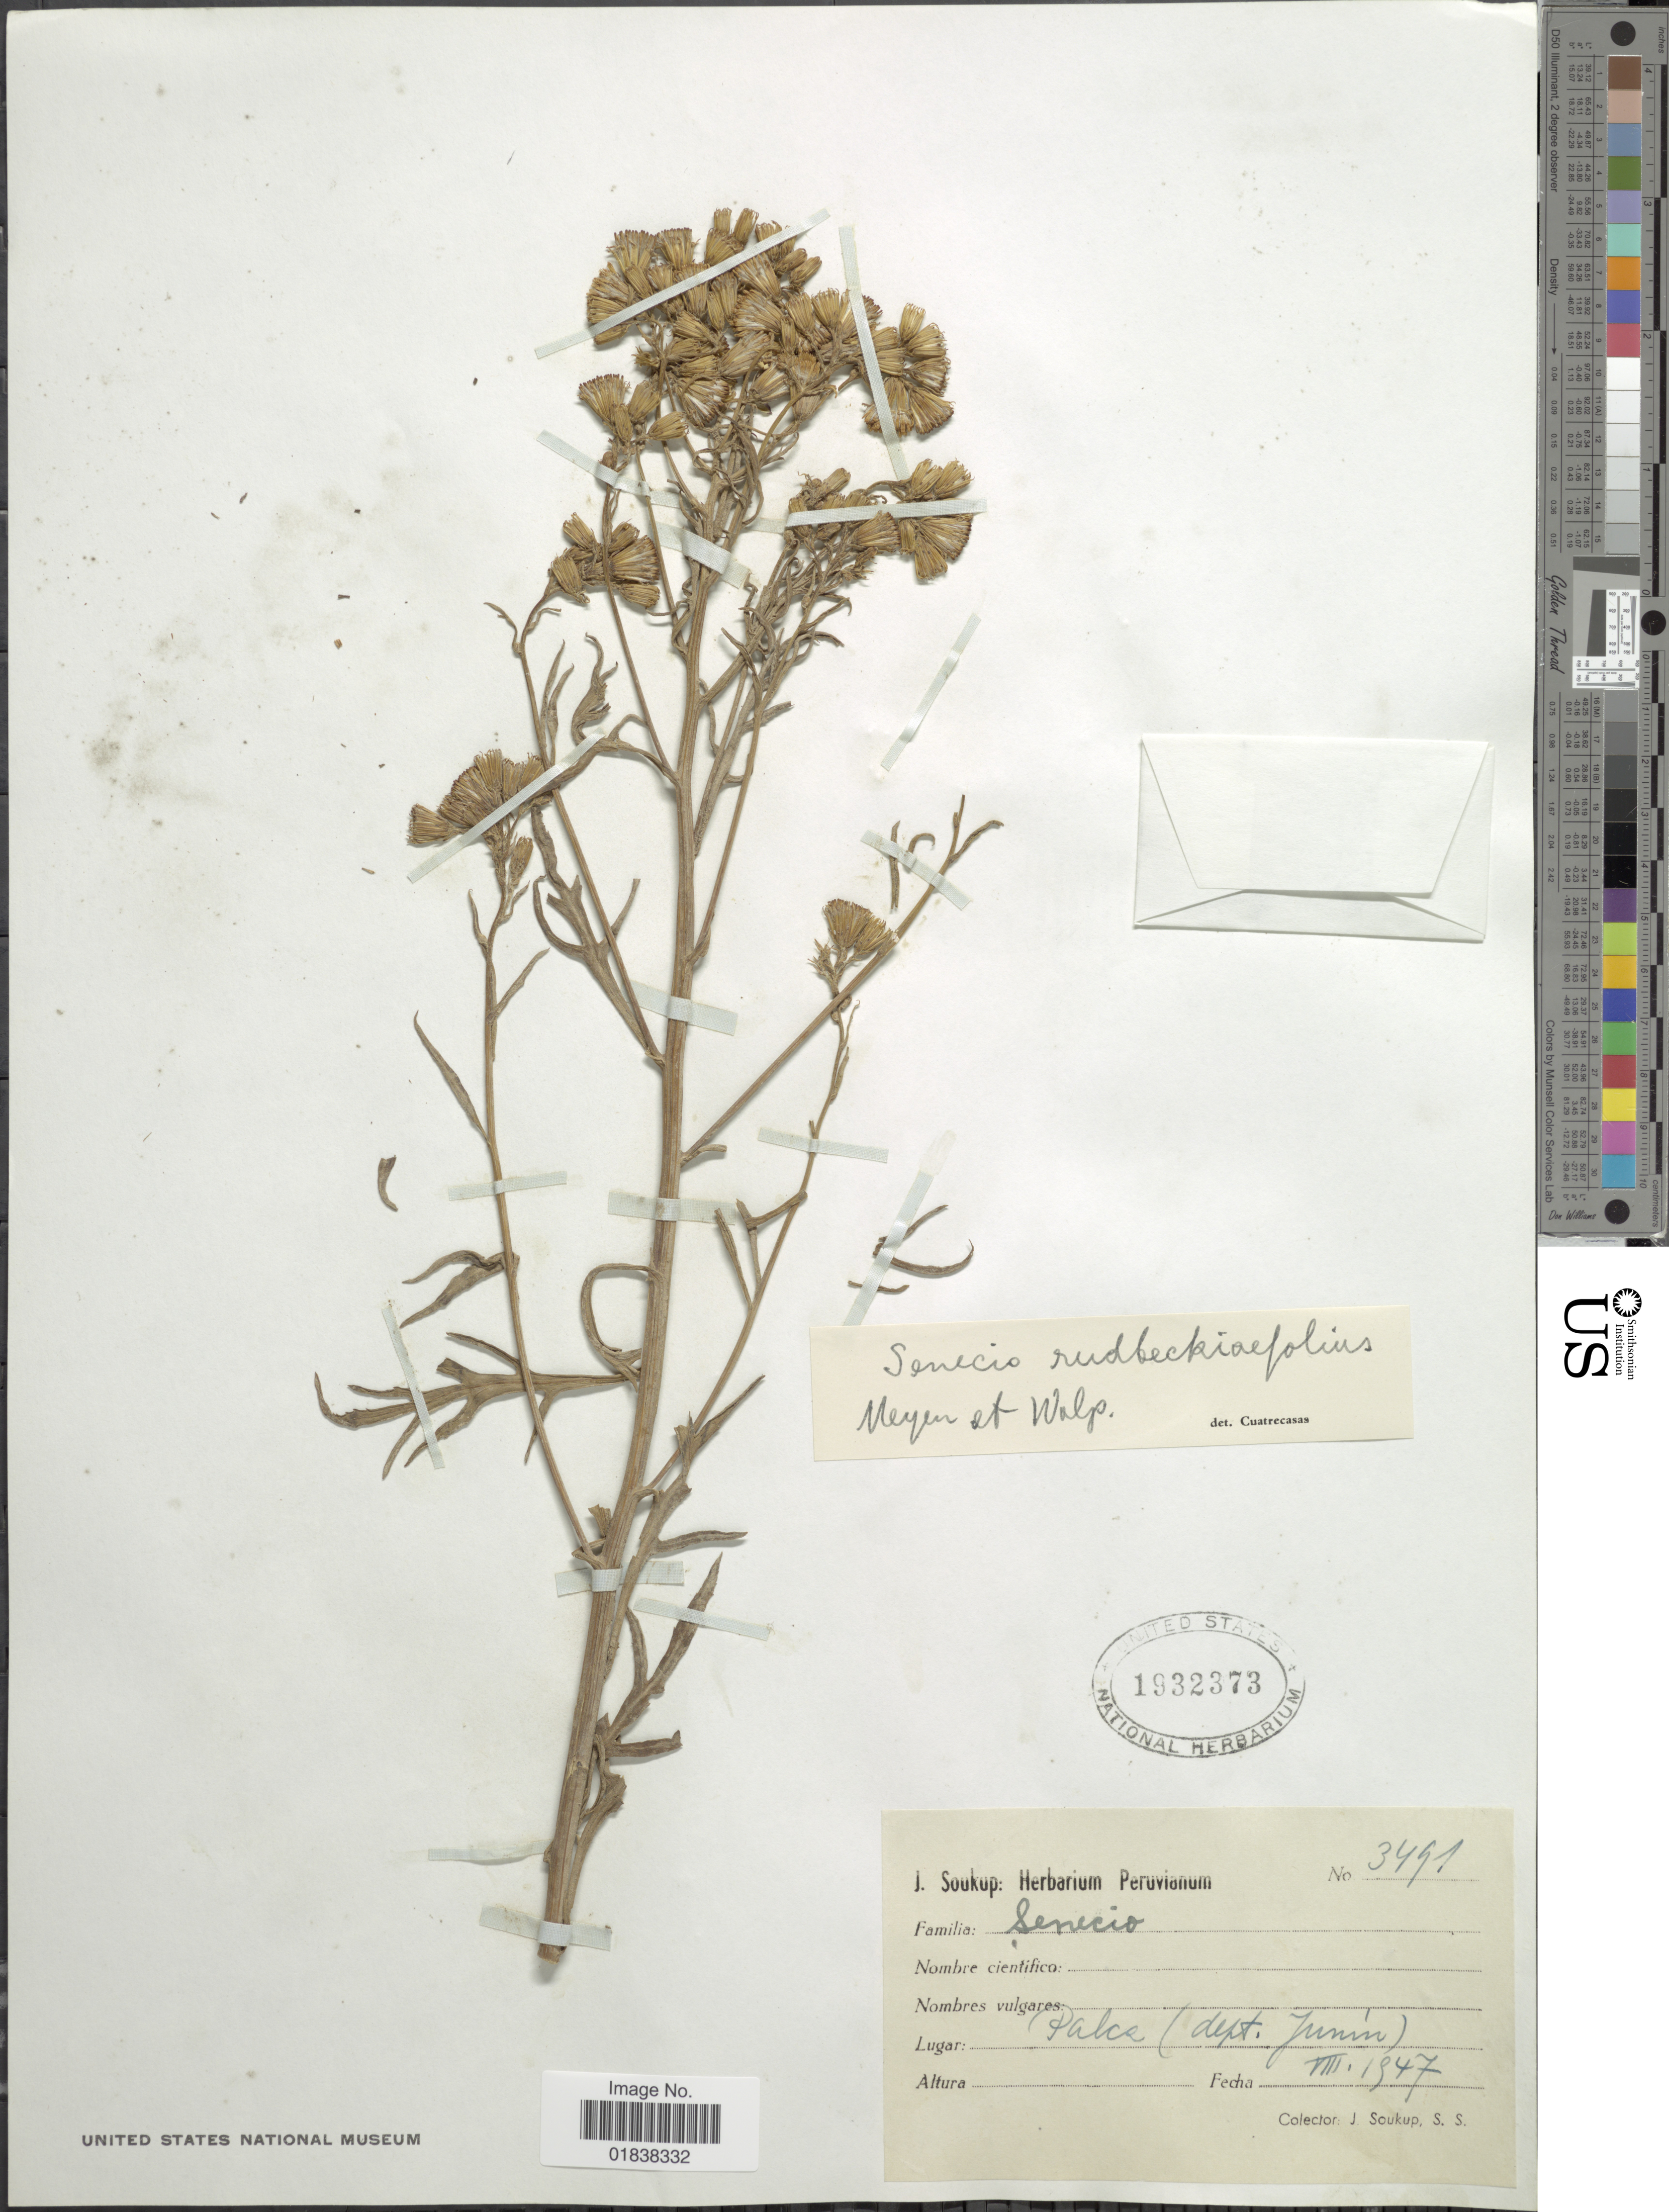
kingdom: Plantae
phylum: Tracheophyta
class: Magnoliopsida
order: Asterales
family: Asteraceae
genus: Senecio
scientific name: Senecio rudbeckiifolius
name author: Meyen & Walp.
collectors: J. Soukup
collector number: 3491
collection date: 1947-08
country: Peru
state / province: Junín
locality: Palca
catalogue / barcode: US 1932373